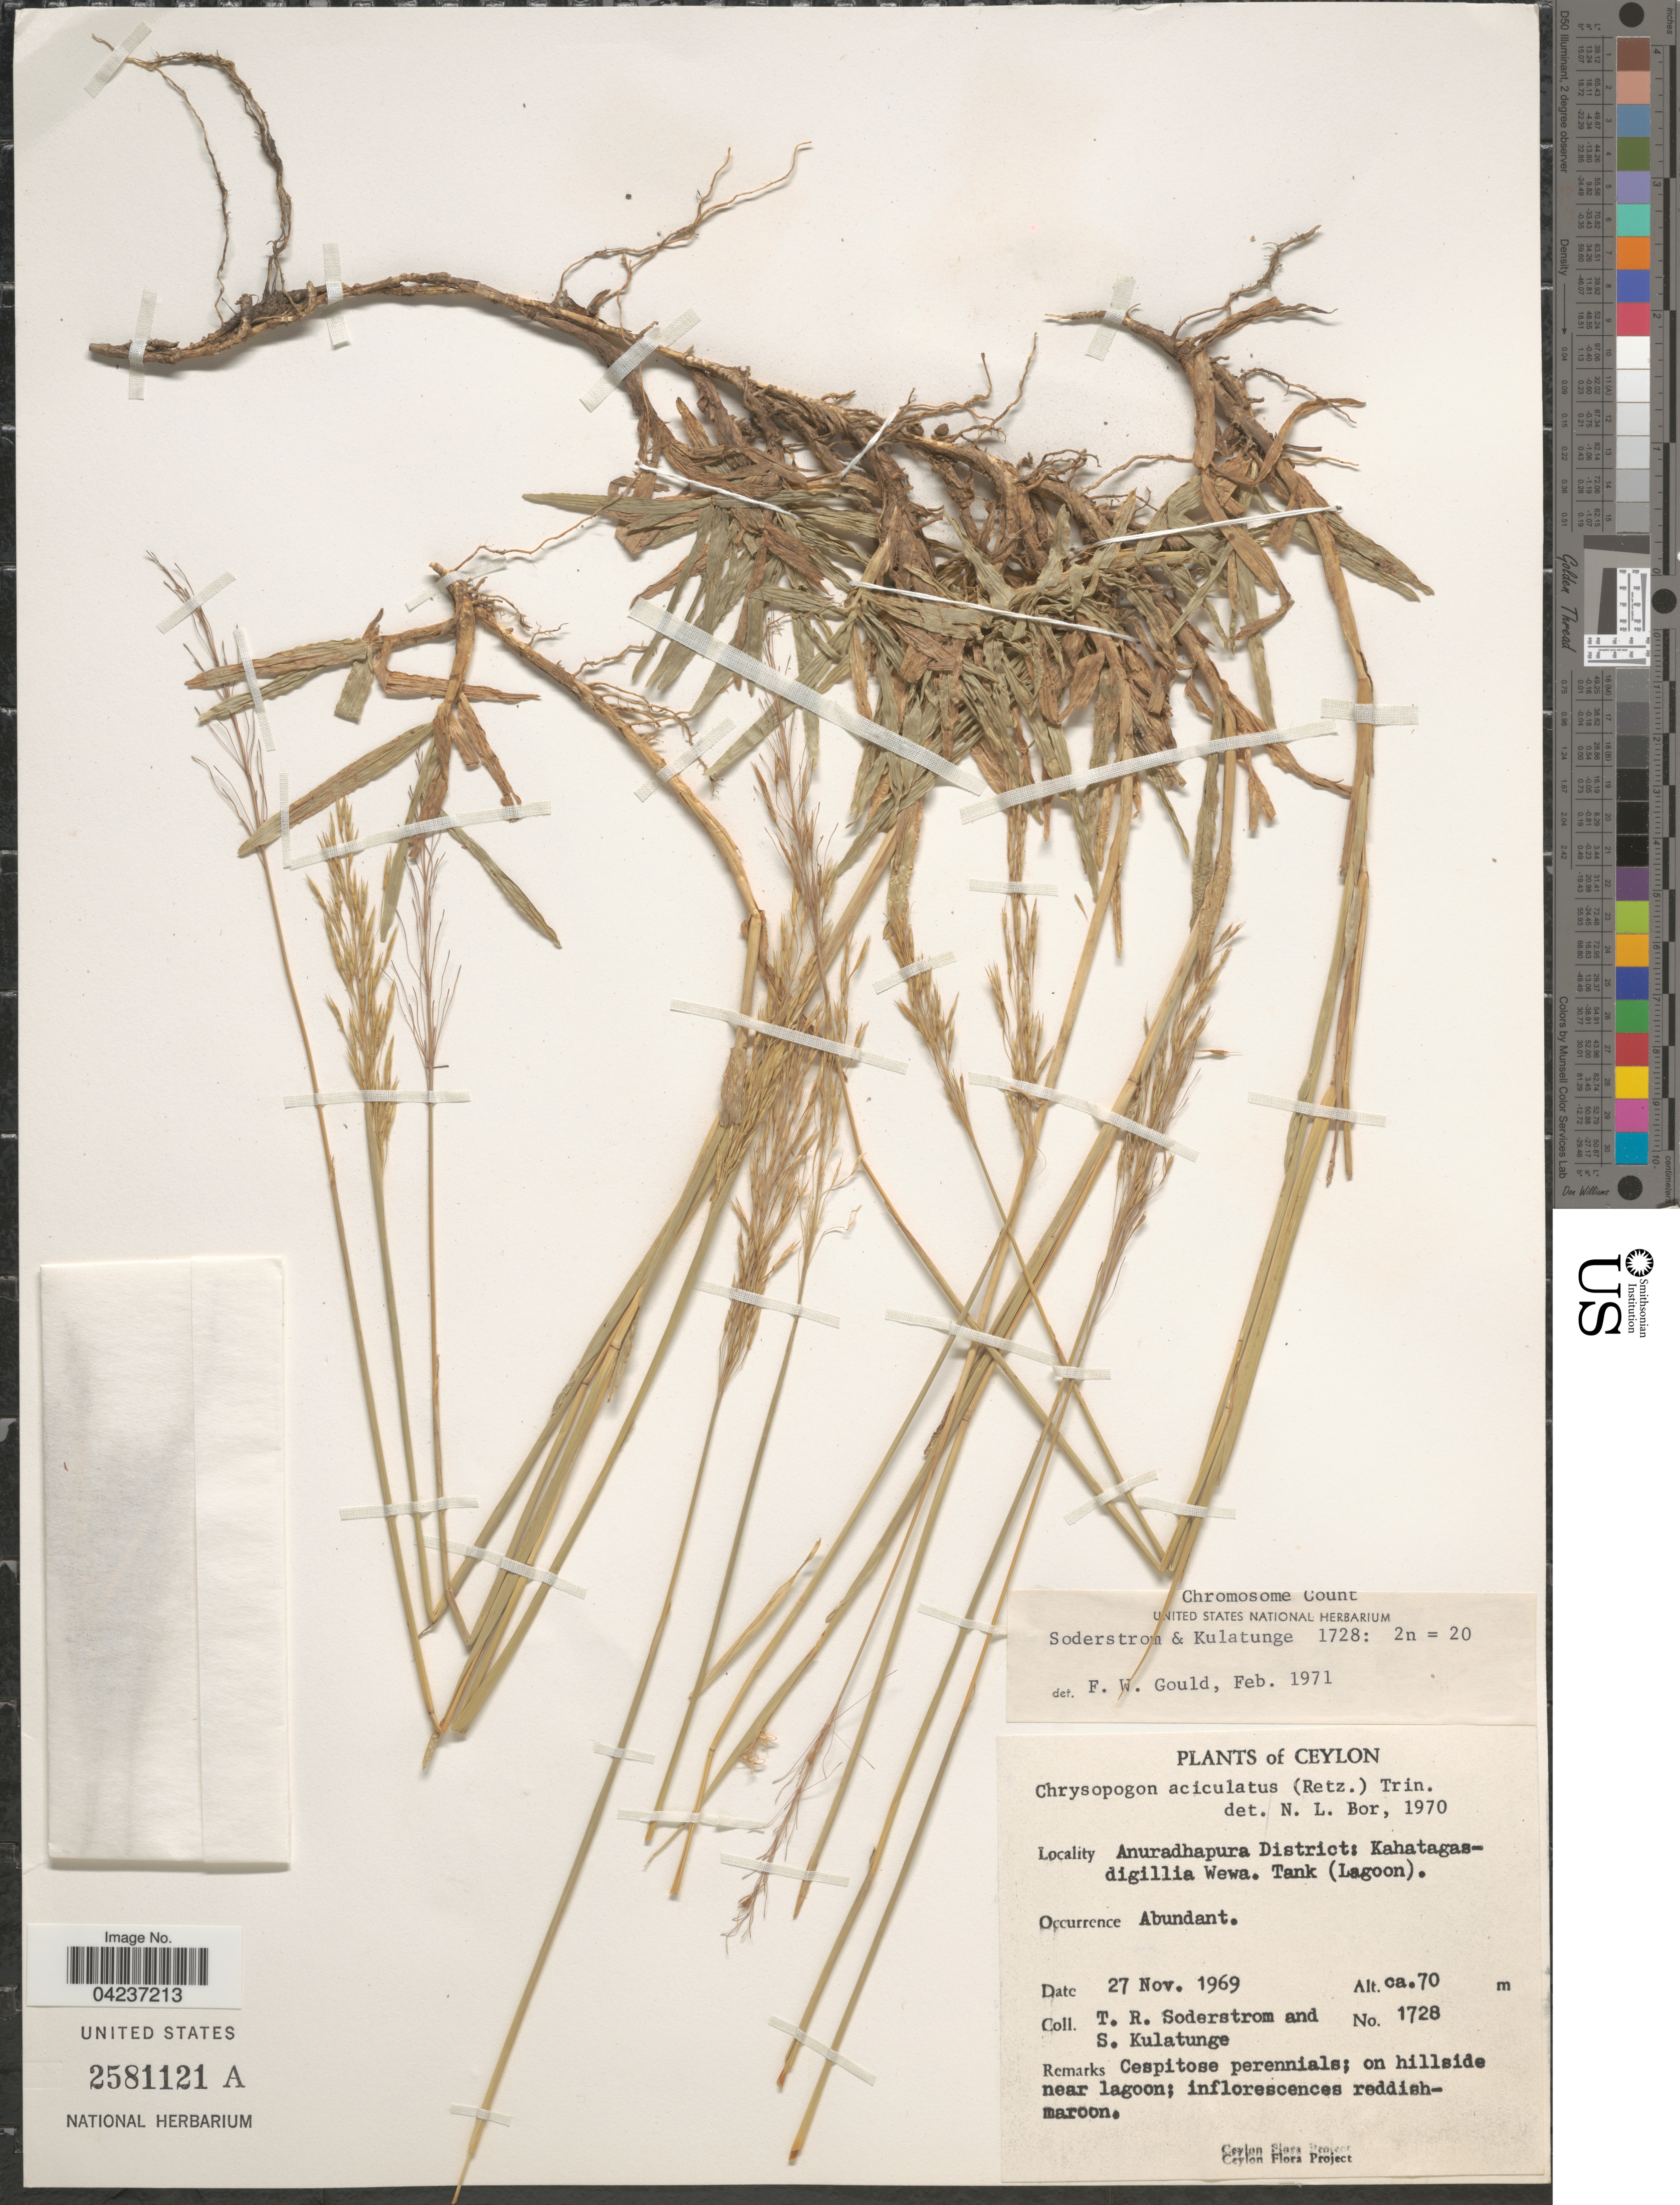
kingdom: Plantae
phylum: Tracheophyta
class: Liliopsida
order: Poales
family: Poaceae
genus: Chrysopogon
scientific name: Chrysopogon aciculatus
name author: (Retz.) Trin.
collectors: T. R. Soderstrom & S. Kulatunge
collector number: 1728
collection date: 1969-11-27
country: Sri Lanka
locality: Ceylon. Anuradhapura District: Kahatagasdigillia Wewa. Tank (Lagoon). Abundant.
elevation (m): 70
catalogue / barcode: US 2581121A